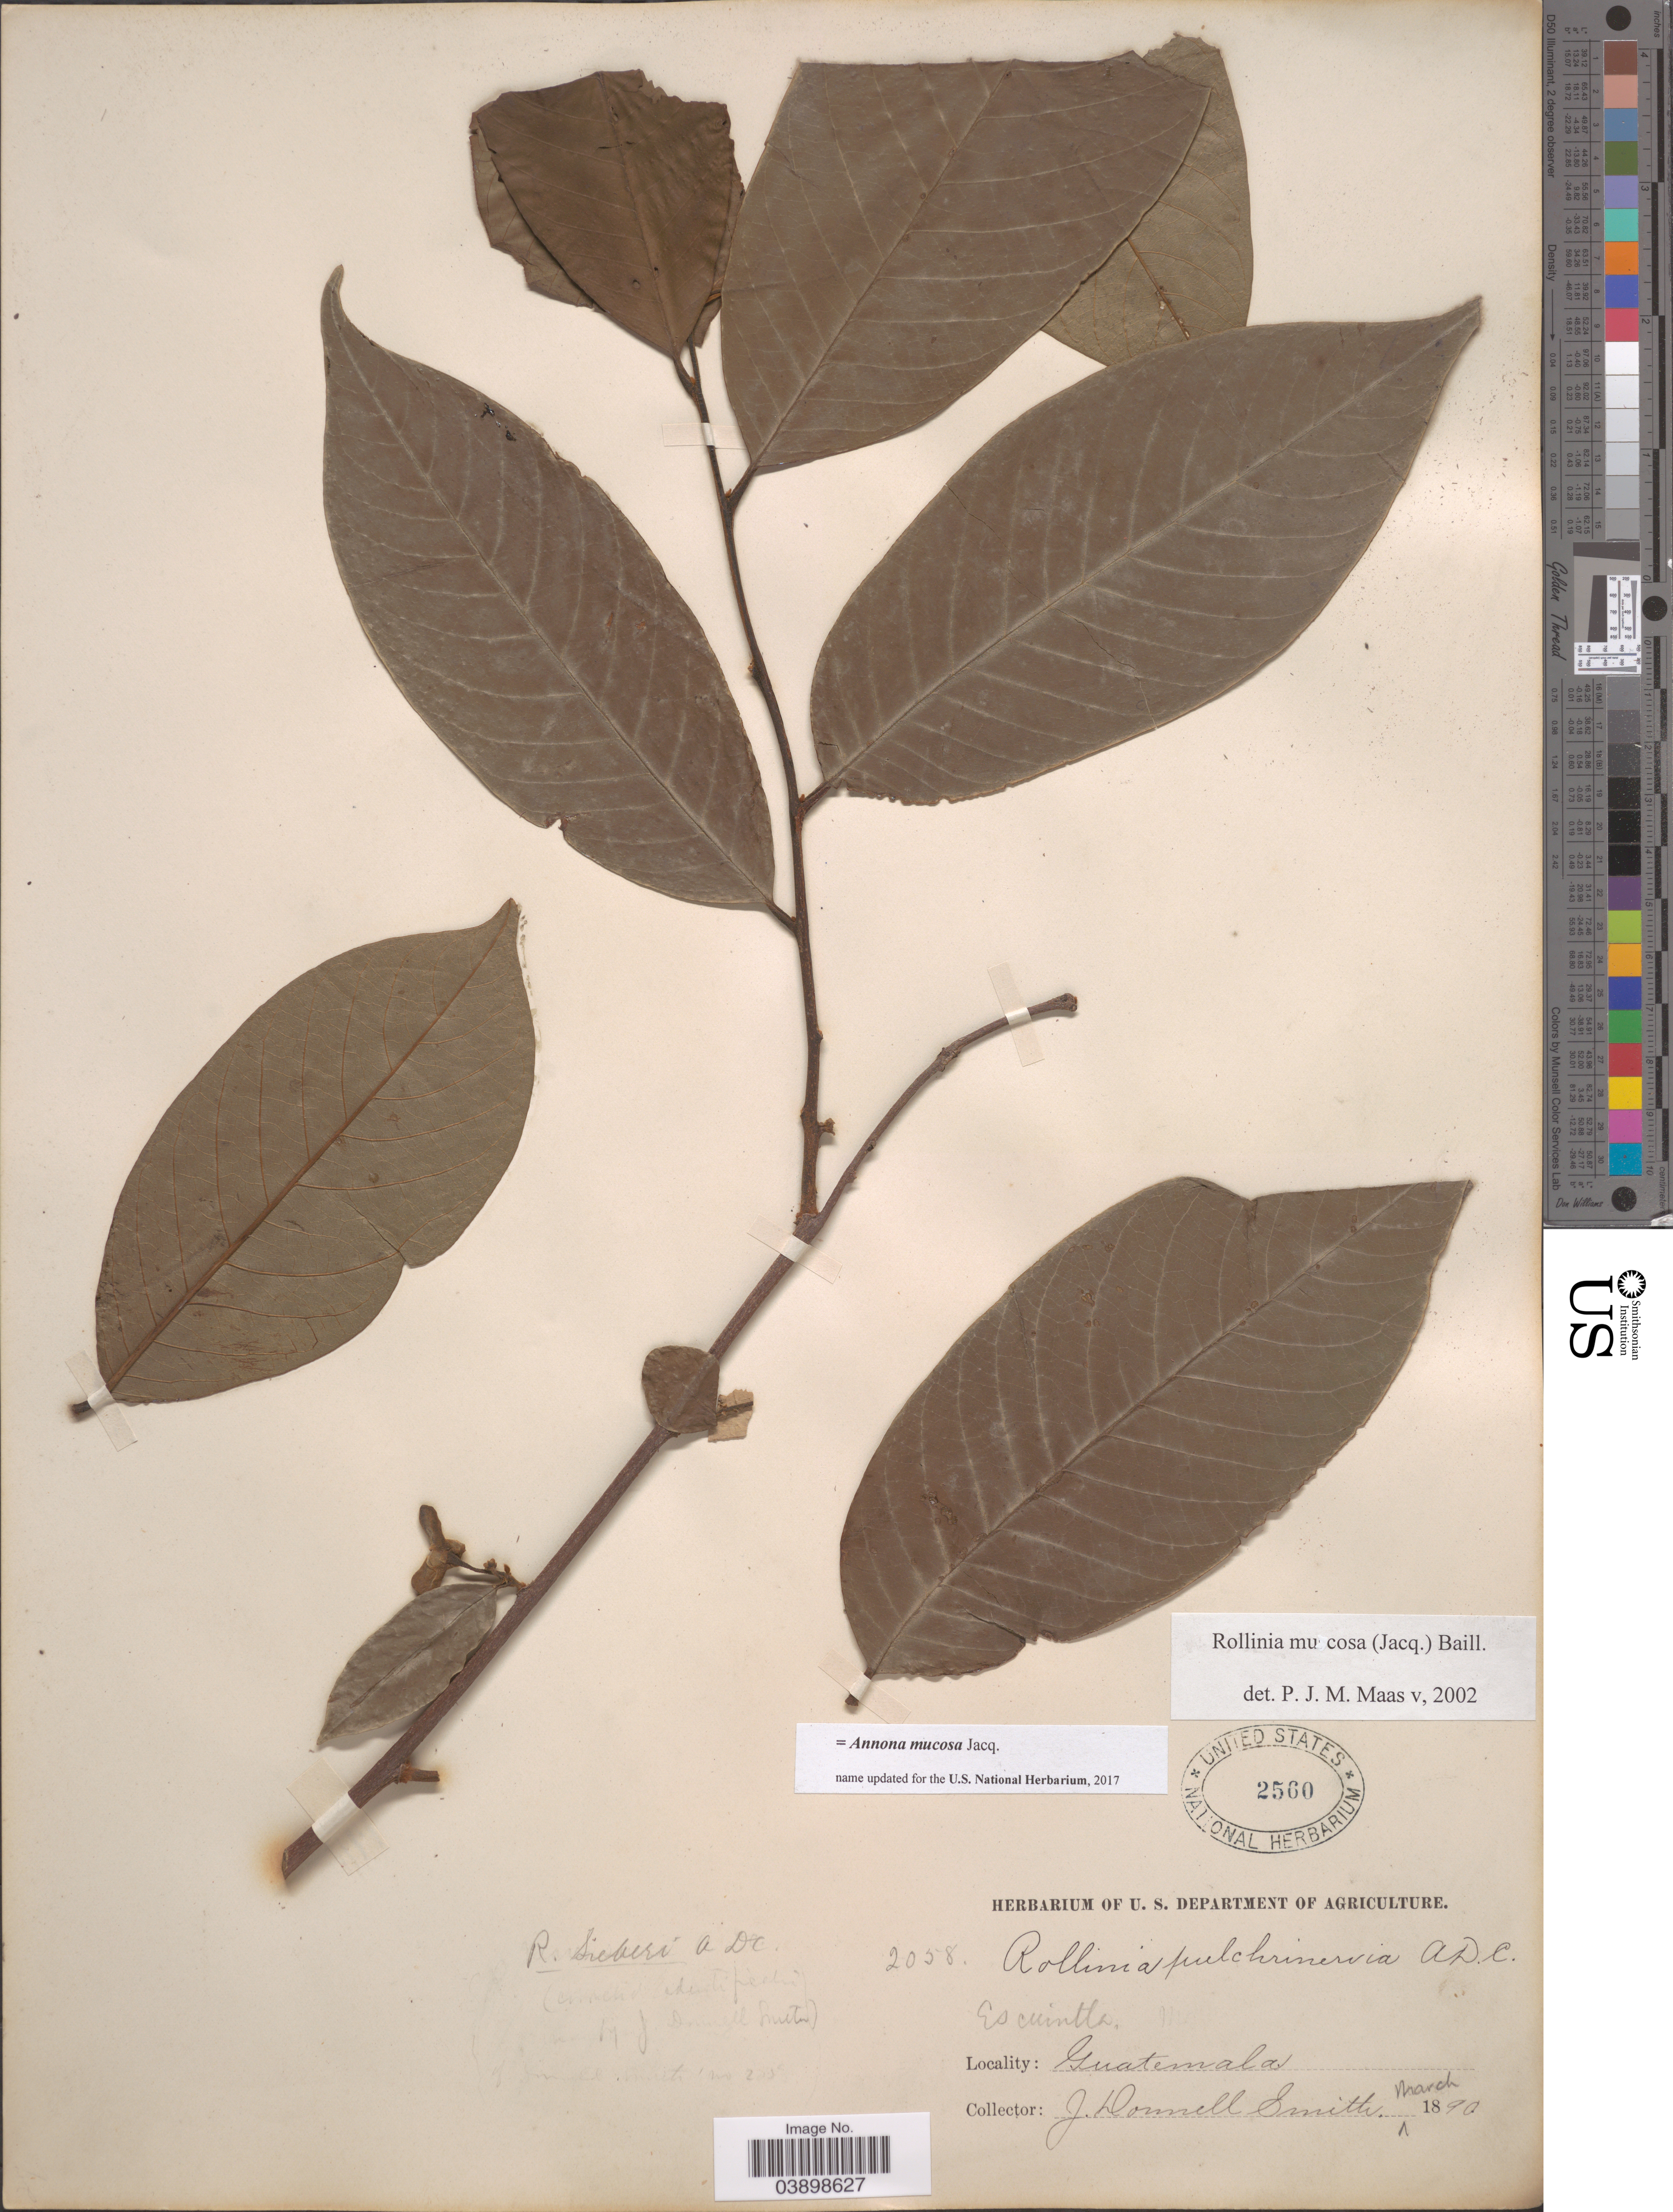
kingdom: Plantae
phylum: Tracheophyta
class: Magnoliopsida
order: Magnoliales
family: Annonaceae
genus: Annona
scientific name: Annona mucosa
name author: Jacq.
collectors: J. Donnell Smith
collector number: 2058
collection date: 1890-03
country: Guatemala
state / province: Escuintla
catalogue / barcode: US 2560